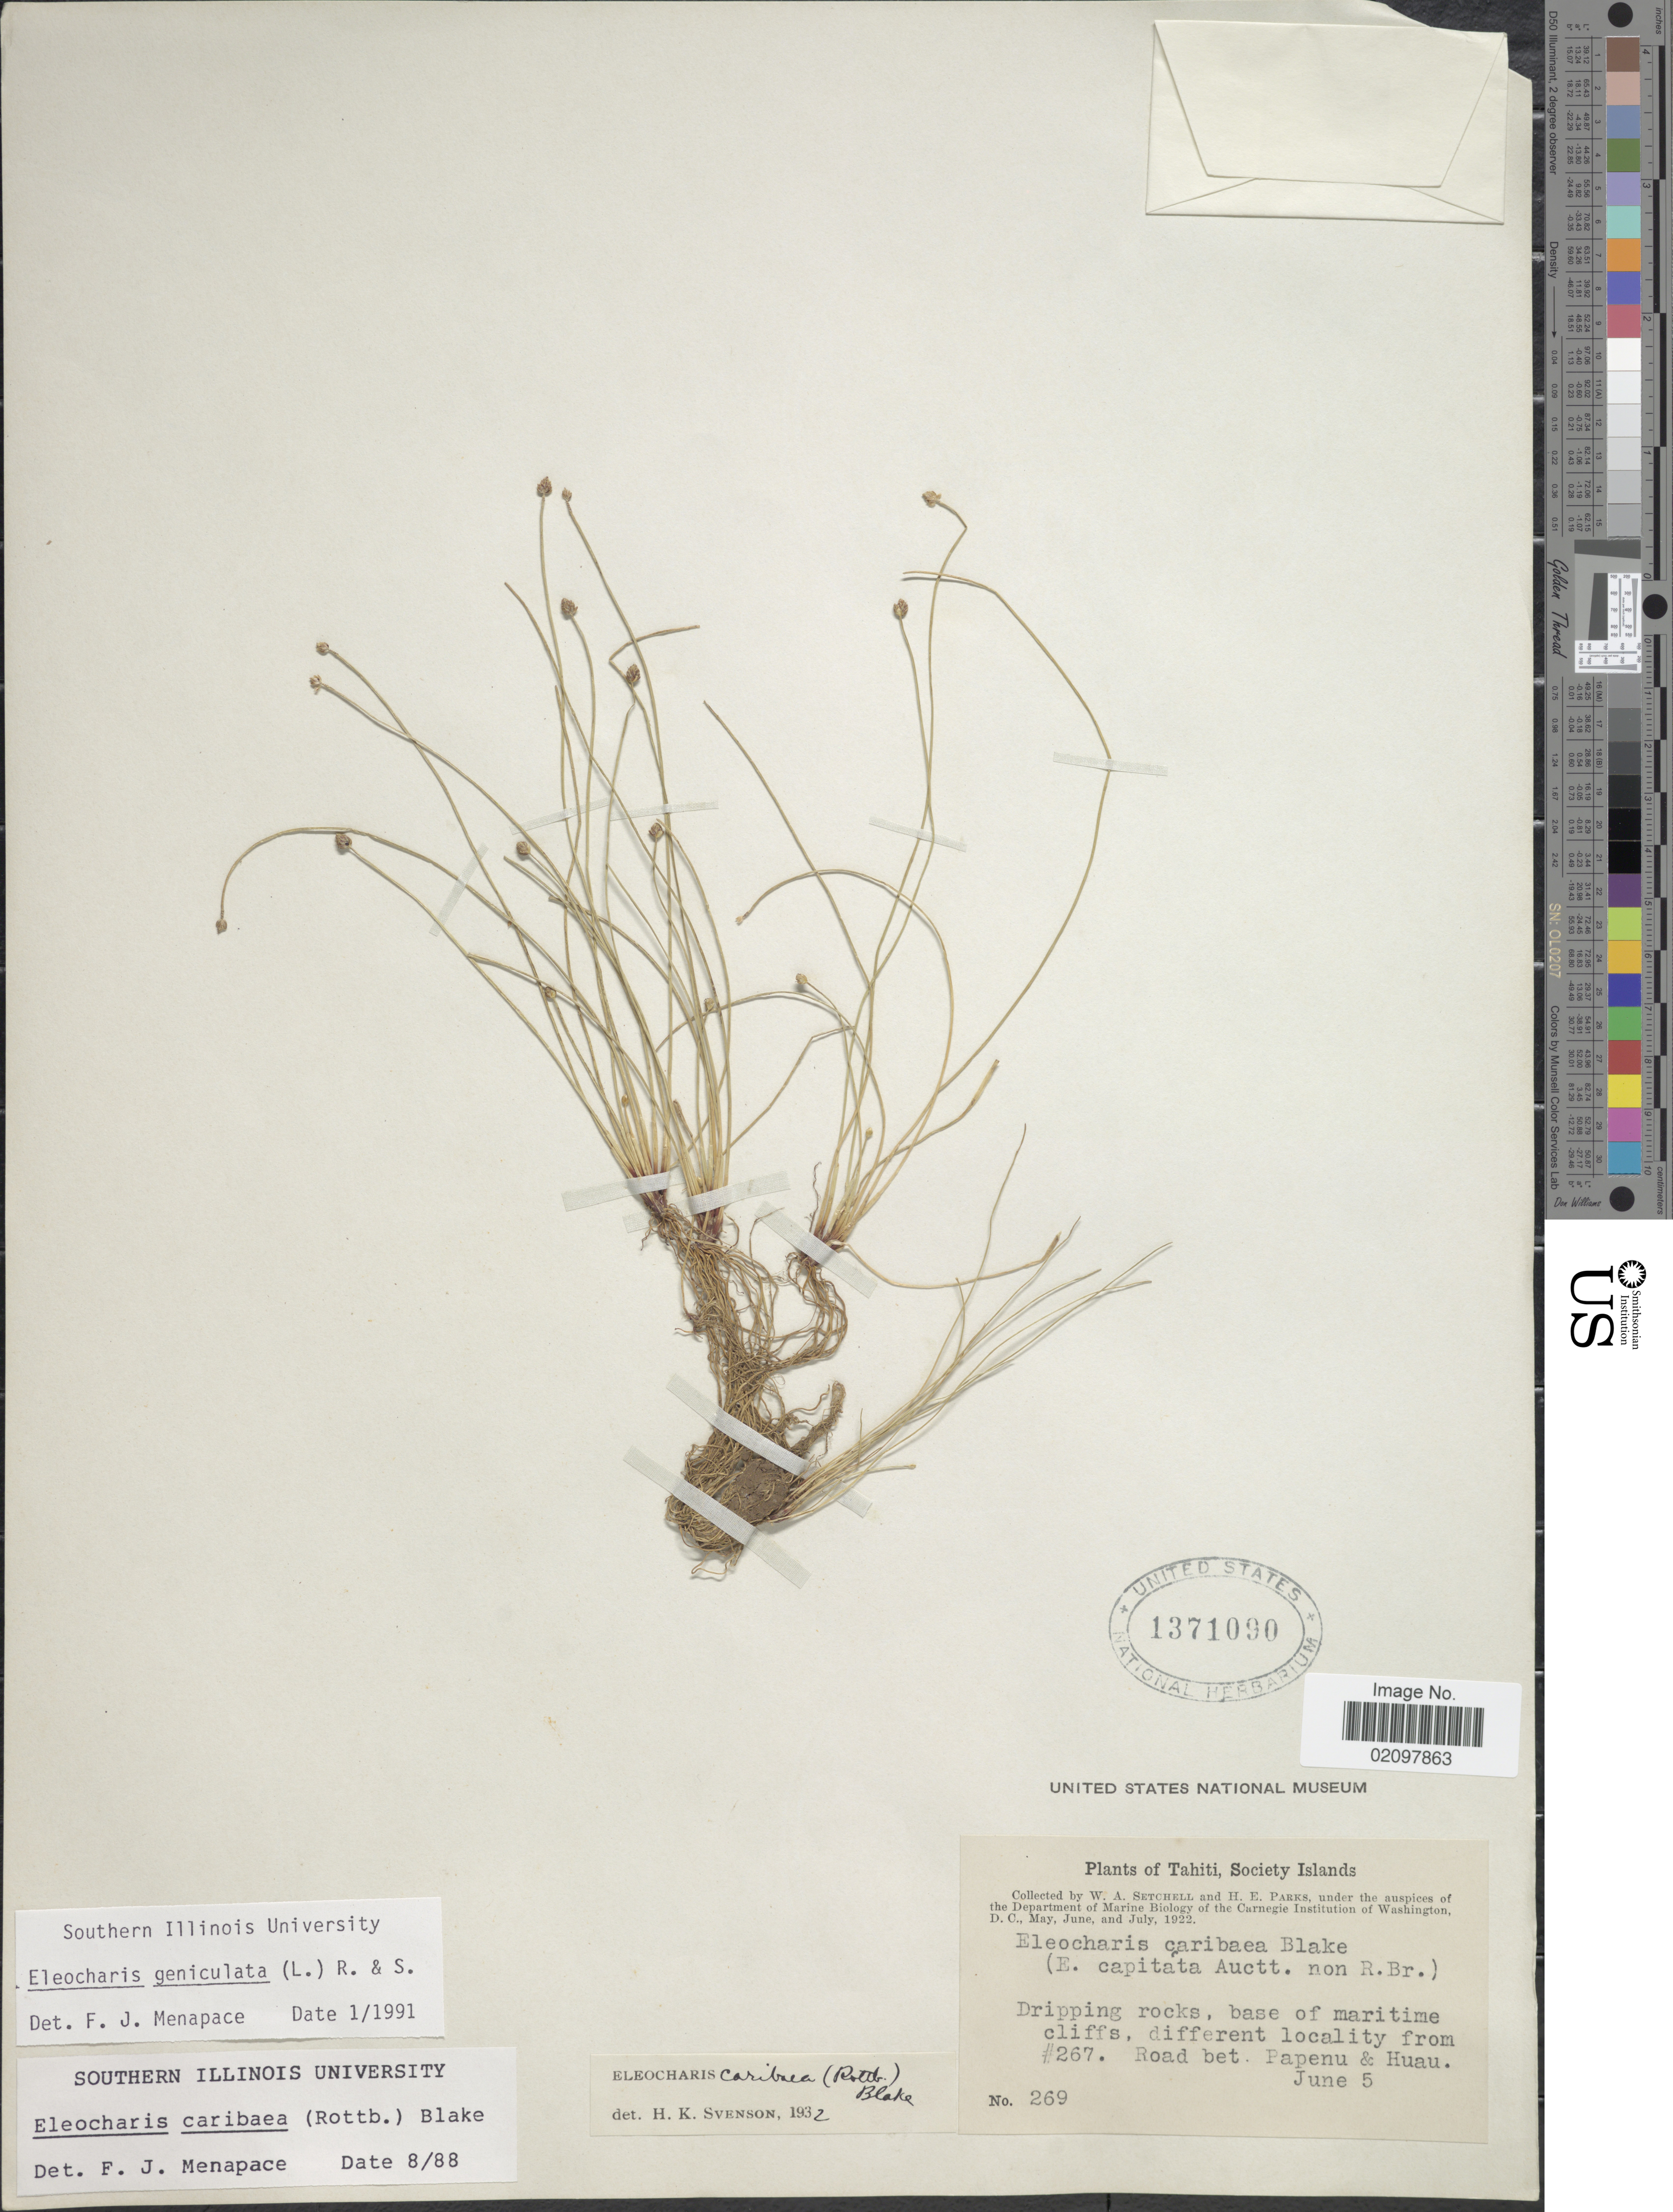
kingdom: Plantae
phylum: Tracheophyta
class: Liliopsida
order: Poales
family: Cyperaceae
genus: Eleocharis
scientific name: Eleocharis geniculata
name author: (L.) Roem. & Schult.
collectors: W. Setchell & H. E. Parks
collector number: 269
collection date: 1922-06-05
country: French Polynesia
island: Tahiti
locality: Tahiti, Society Islands. Dripping rocks, base of maritime cliffs, different locality from #267. Road bet. papenu & Huau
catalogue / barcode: US 1371090